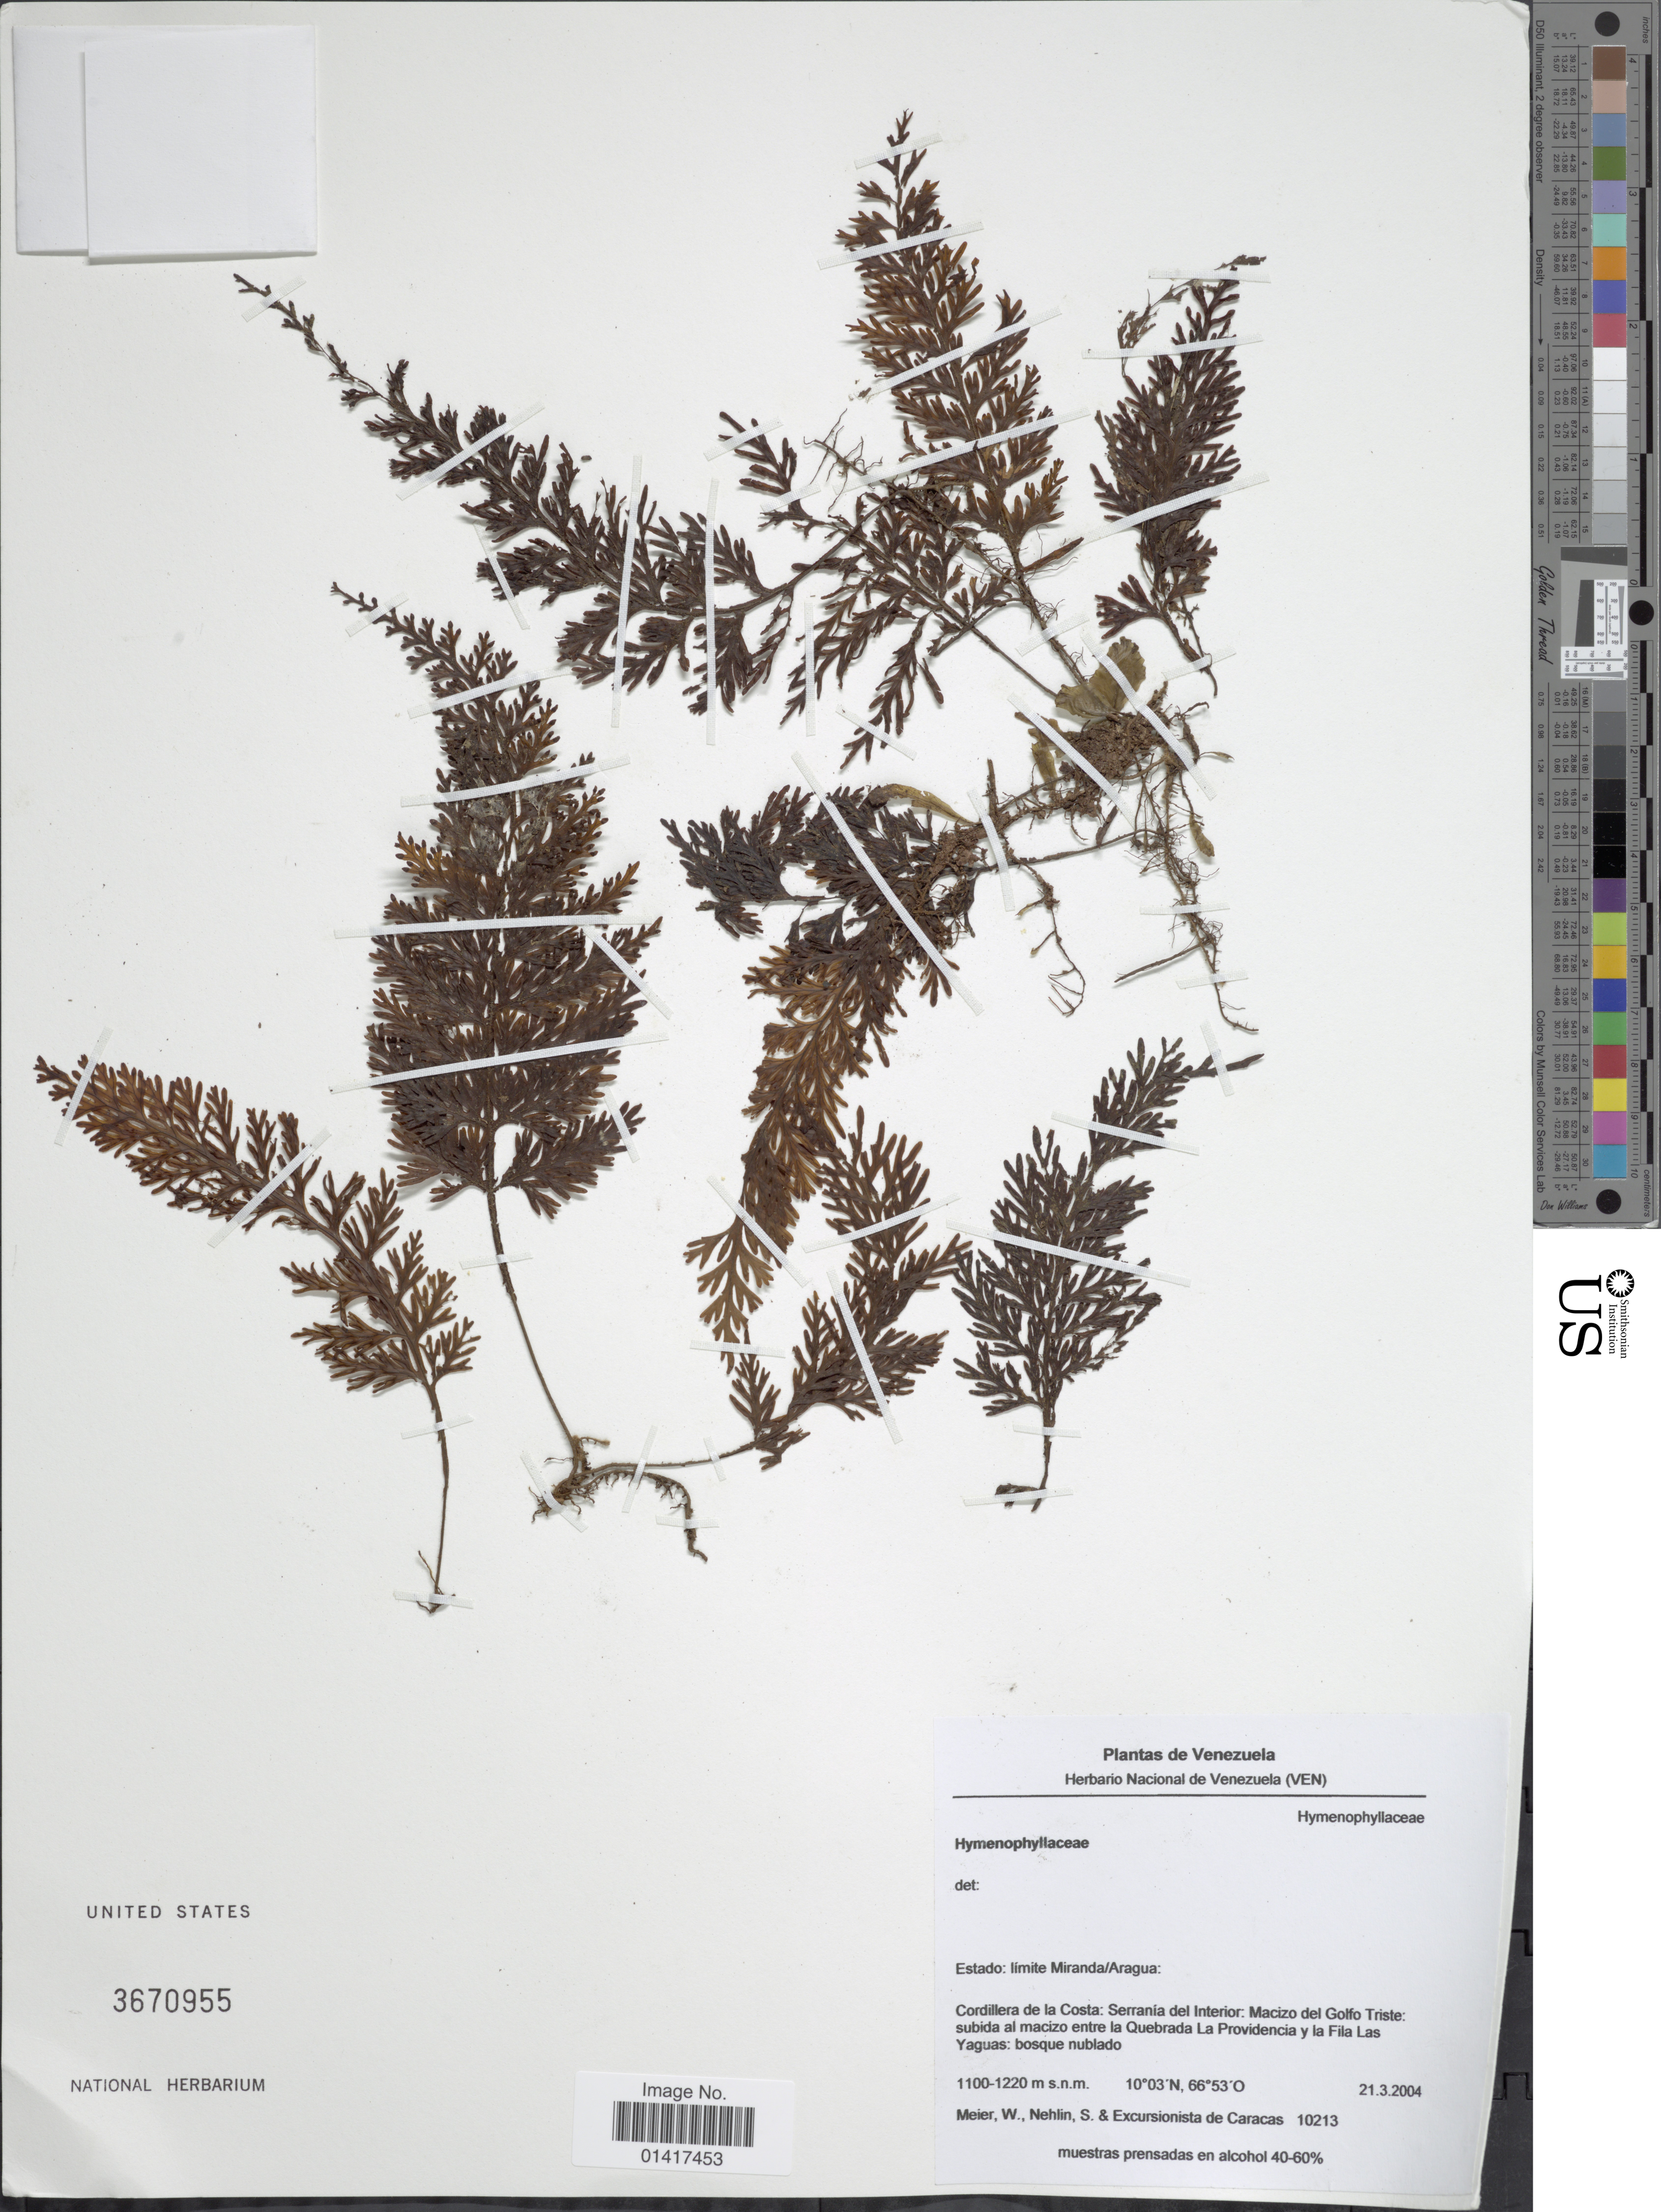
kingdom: Plantae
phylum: Tracheophyta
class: Polypodiopsida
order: Hymenophyllales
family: Hymenophyllaceae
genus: Hymenophyllum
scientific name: Hymenophyllum sp.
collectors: W. Meier, S. Nehlin & Excursionista de Caracas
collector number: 10213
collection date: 2004-03-21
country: Venezuela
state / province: Aragua / Miranda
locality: Cordillera de la Costa: Serrania del Interior: macizo del Golfo Triste: subida al macizo entra la Quebrada La Providencia y la Fila Las Yaguas: Bosque nublado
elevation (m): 1100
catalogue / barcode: US 3670955